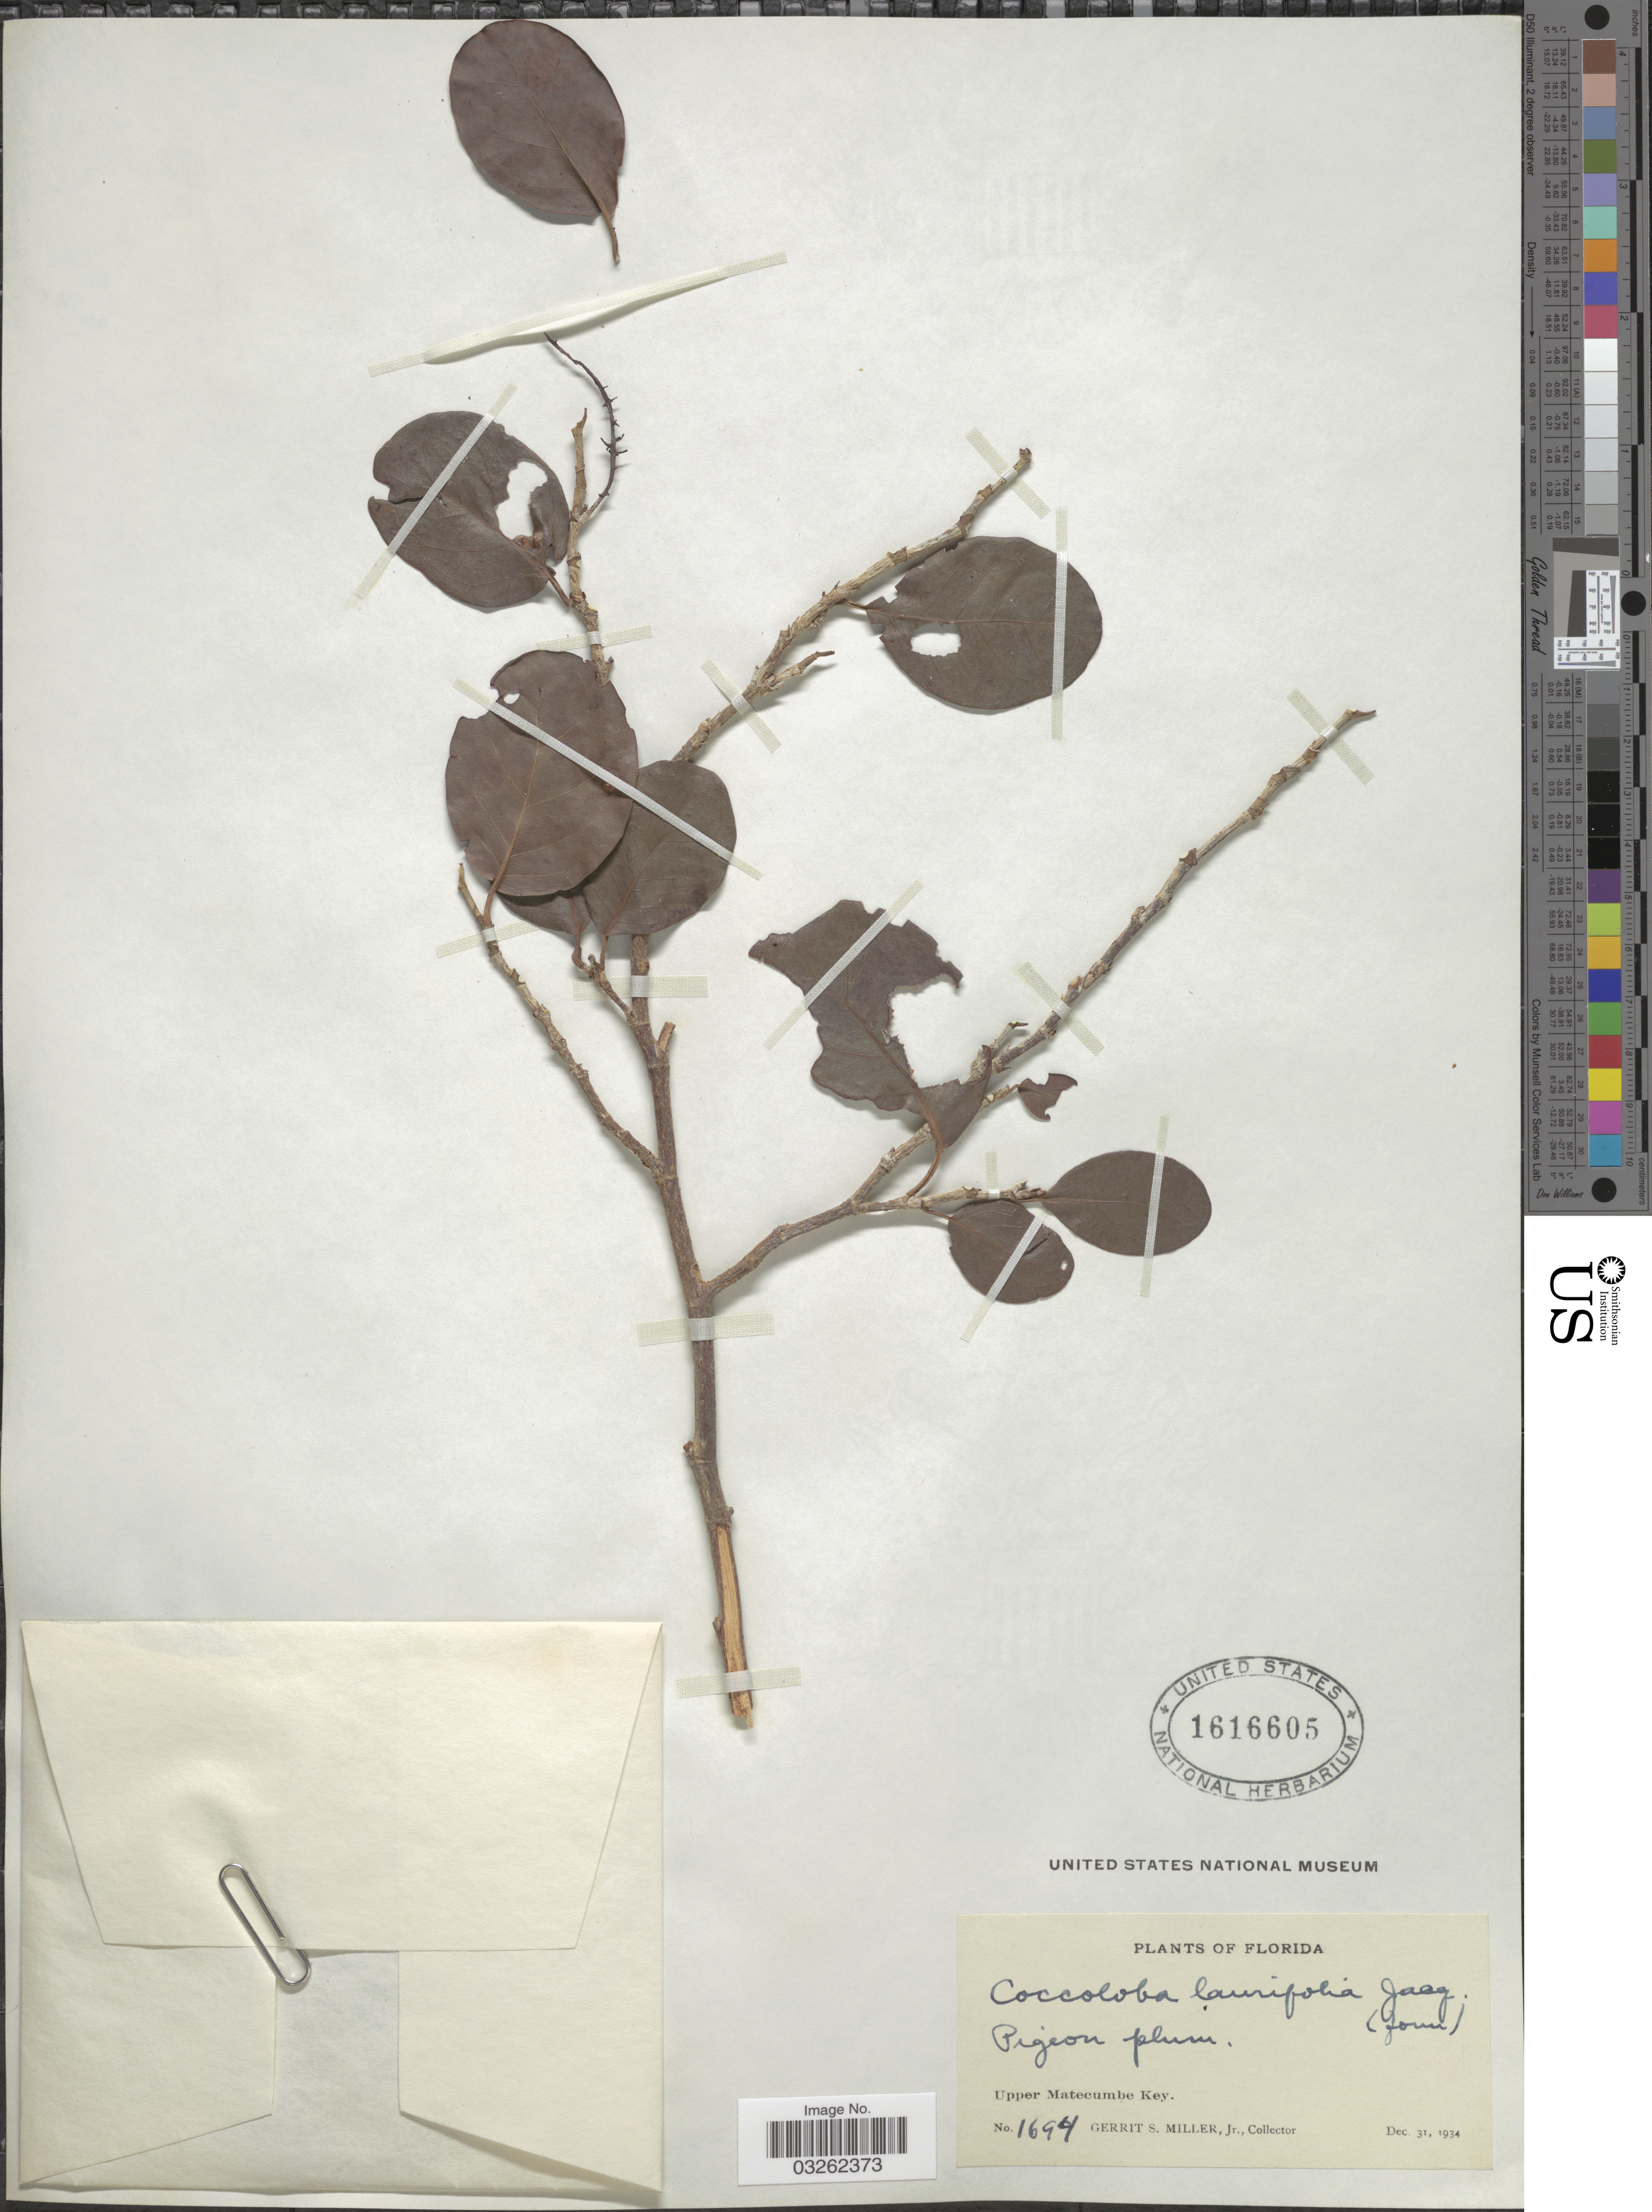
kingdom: Plantae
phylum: Tracheophyta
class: Magnoliopsida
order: Caryophyllales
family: Polygonaceae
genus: Coccoloba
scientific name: Coccoloba floridana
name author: Meisn. in DC.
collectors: G. S. Miller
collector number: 1694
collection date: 1934-12-31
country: United States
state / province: Florida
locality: Upper Matecumbe Key.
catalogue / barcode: US 1616605